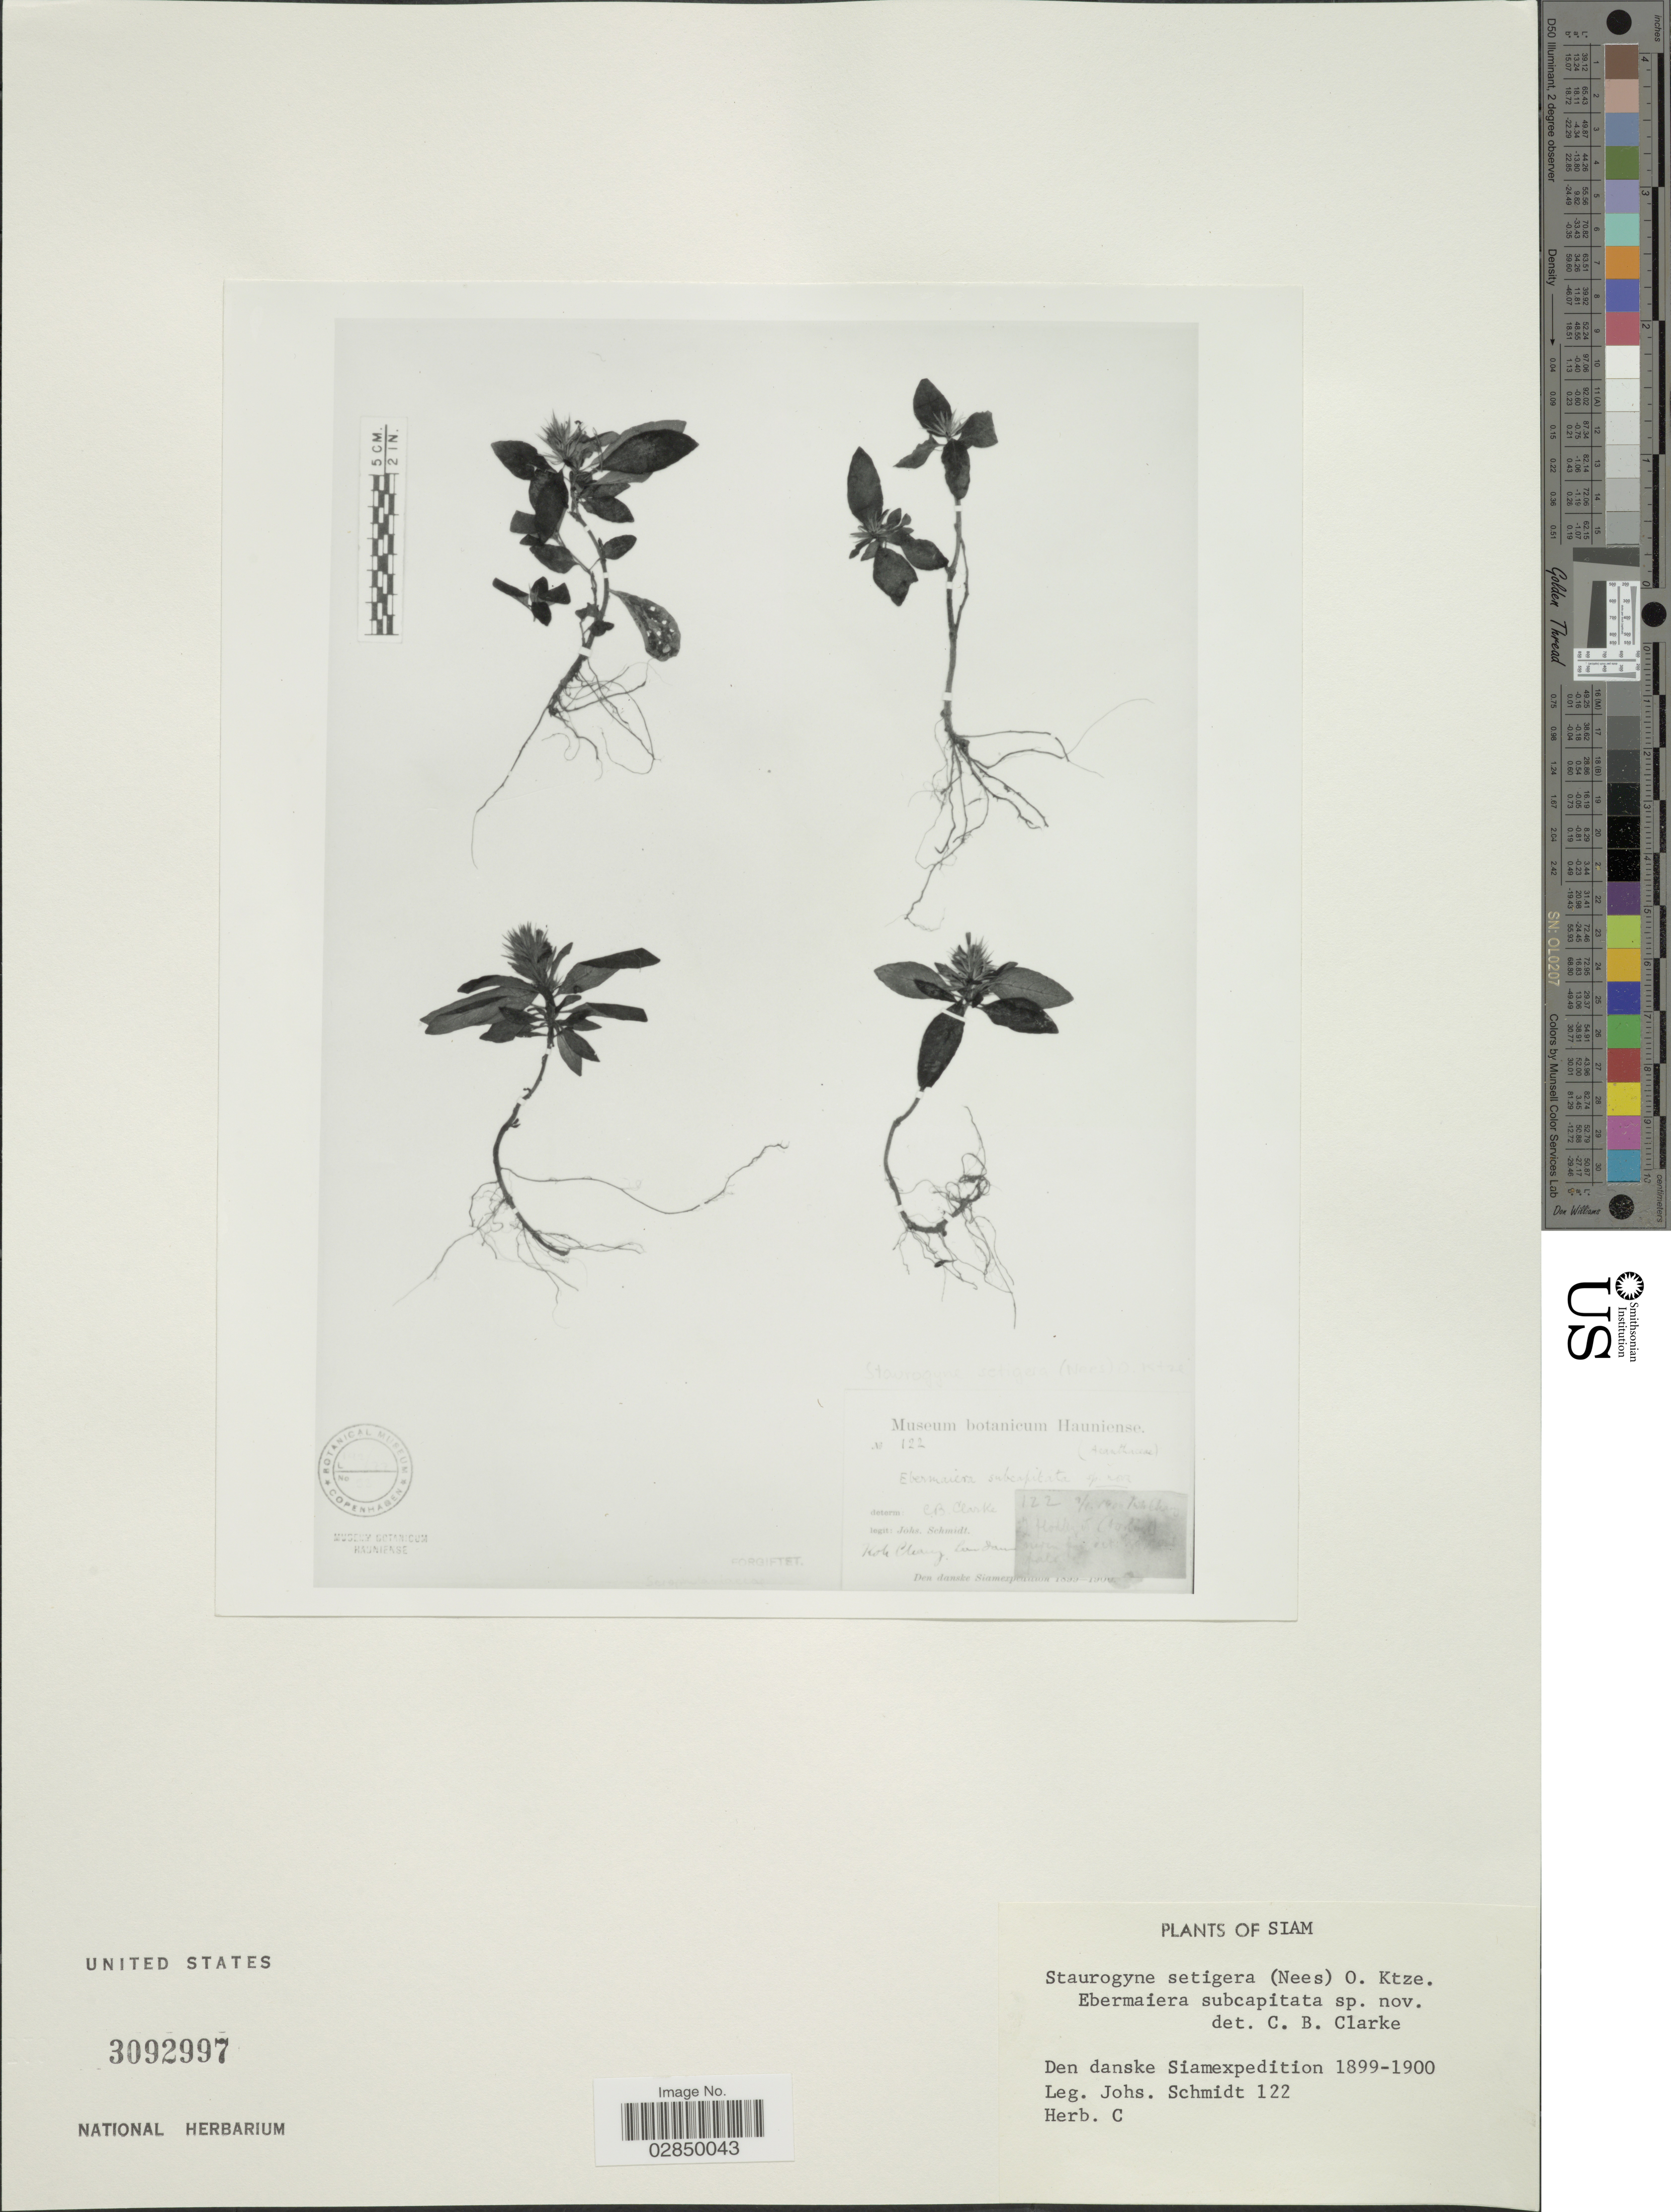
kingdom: Plantae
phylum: Tracheophyta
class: Magnoliopsida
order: Lamiales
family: Acanthaceae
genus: Staurogyne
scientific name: Staurogyne setigera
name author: Kuntze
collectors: J. Schmidt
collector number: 122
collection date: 1899/1900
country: Thailand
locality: Siam.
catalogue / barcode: US 3092997